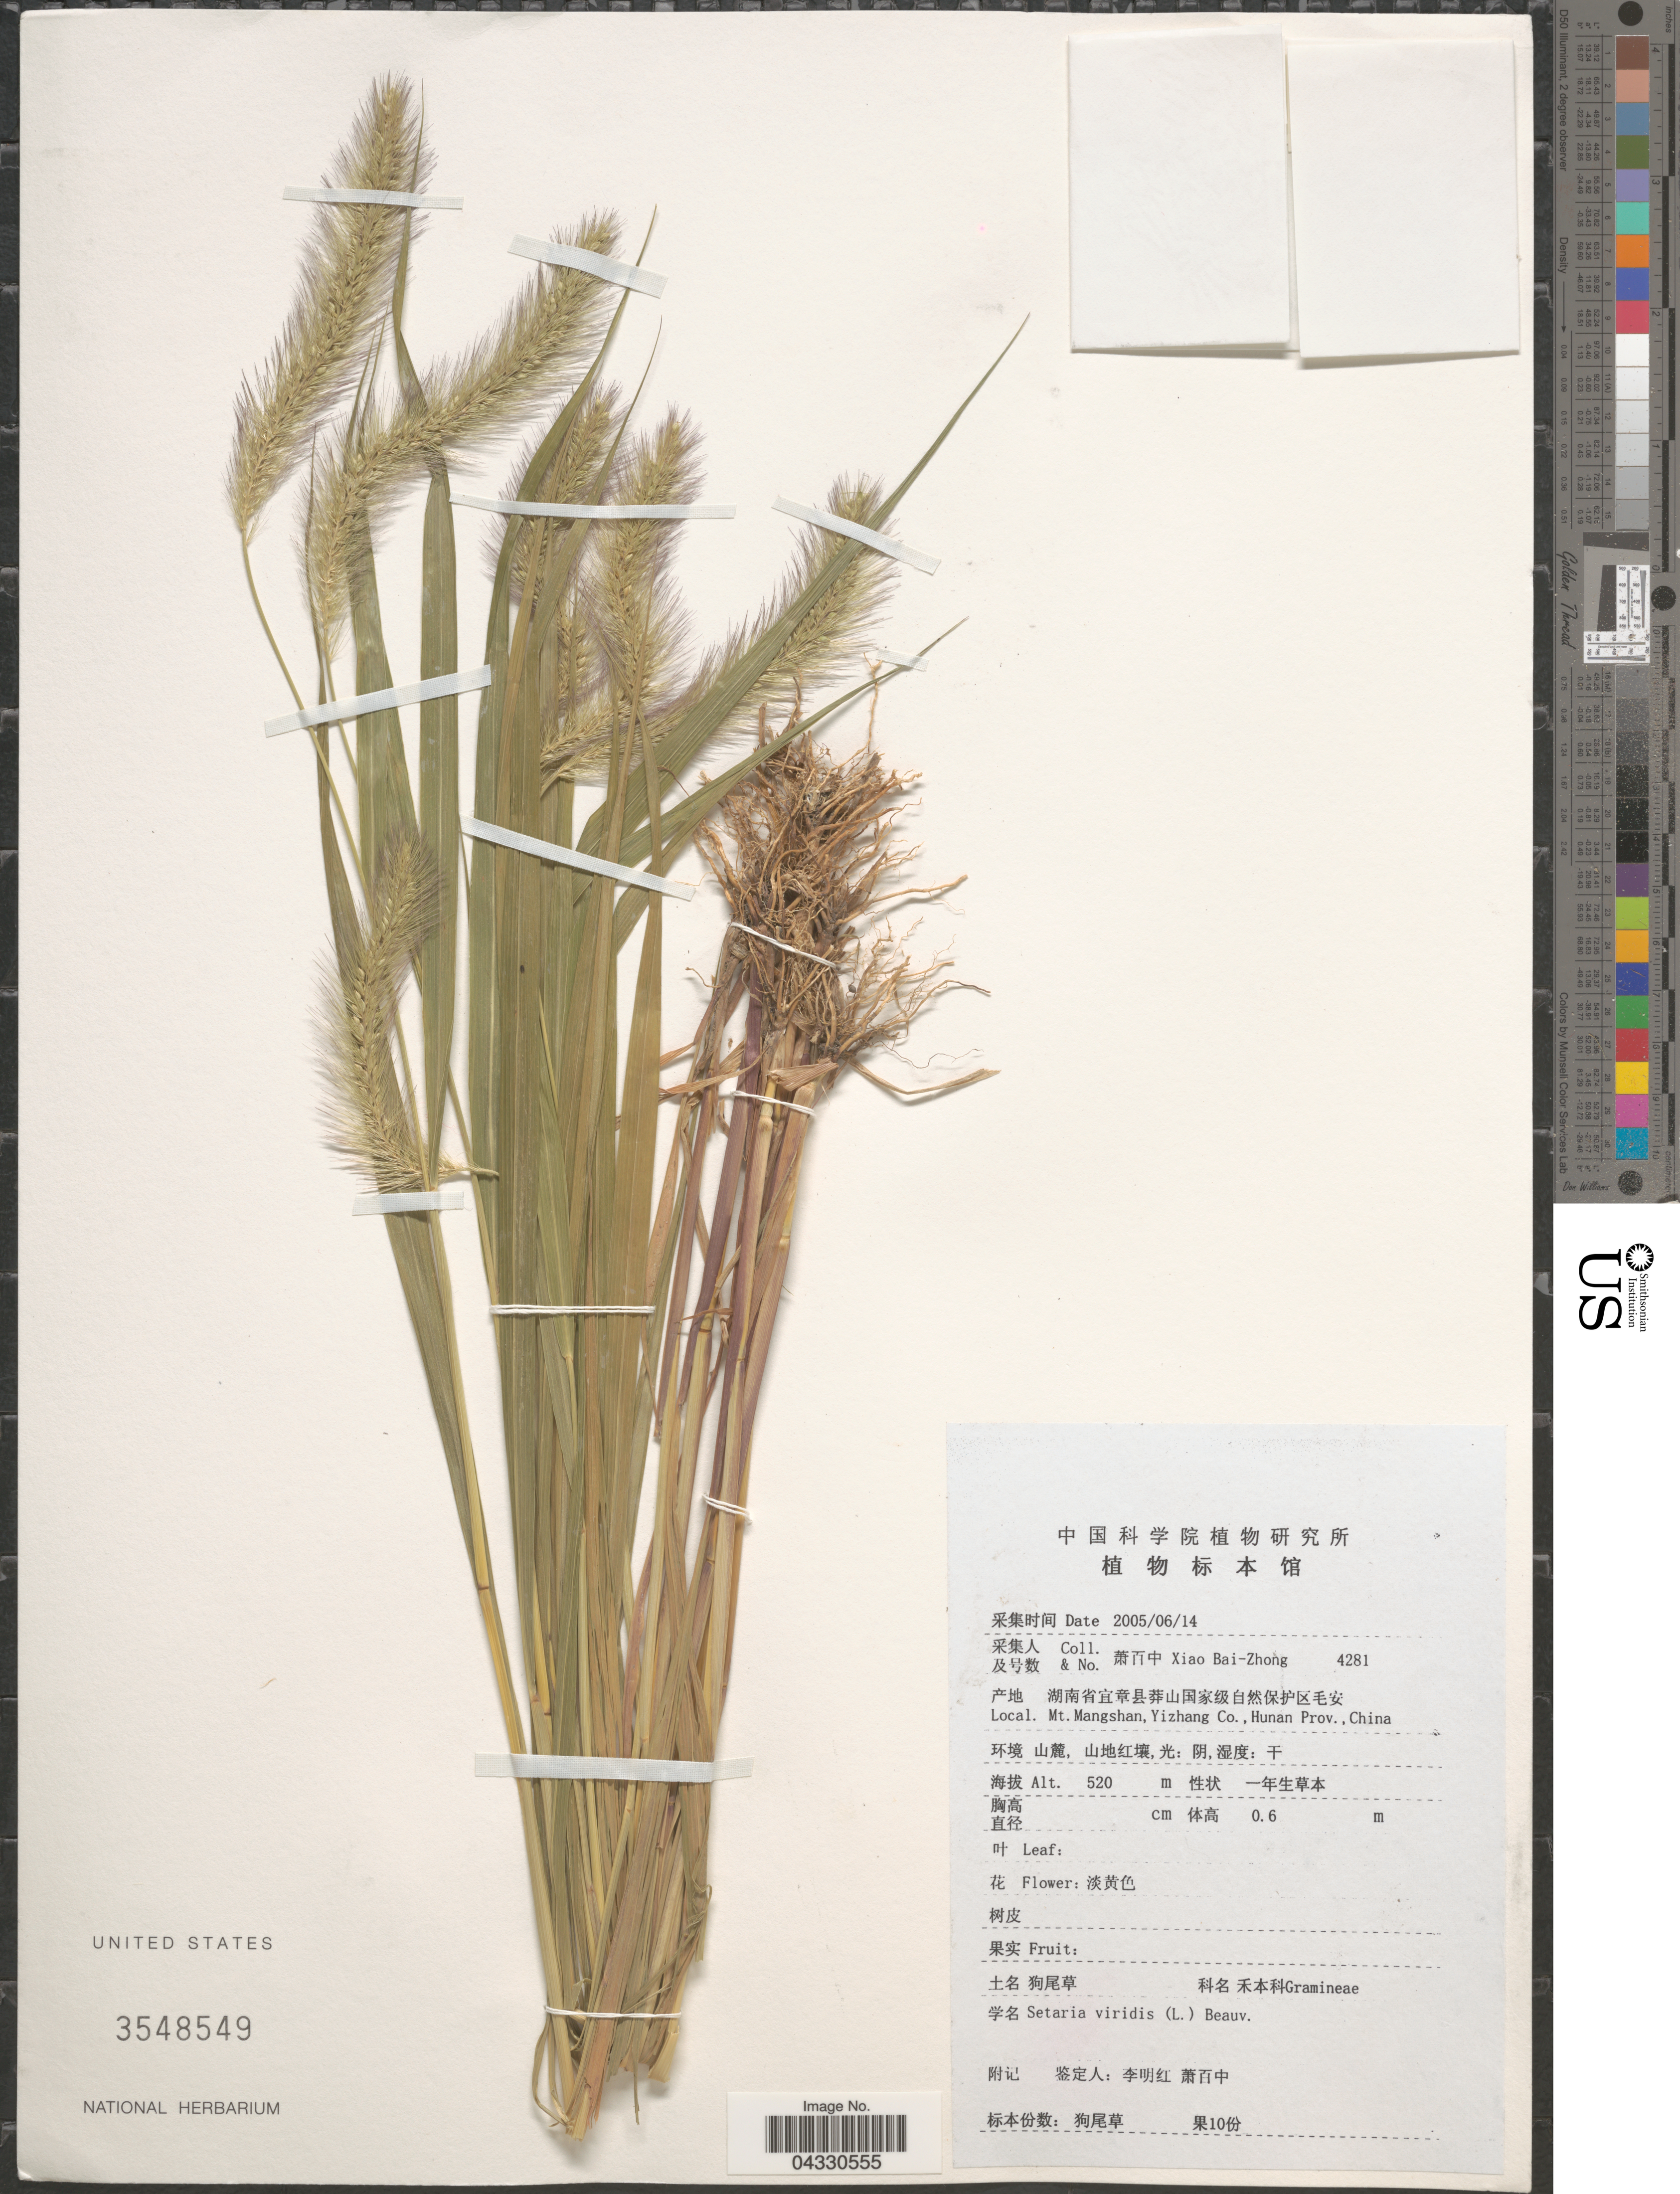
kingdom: Plantae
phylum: Tracheophyta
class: Liliopsida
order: Poales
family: Poaceae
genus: Setaria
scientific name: Setaria viridis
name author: (L.) P. Beauv.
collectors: B. Z. Xiao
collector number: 4281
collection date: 2005-06-14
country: China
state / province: Hunan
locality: Mt. Mangshan, Yizhang Co.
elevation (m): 520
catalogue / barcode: US 3548549